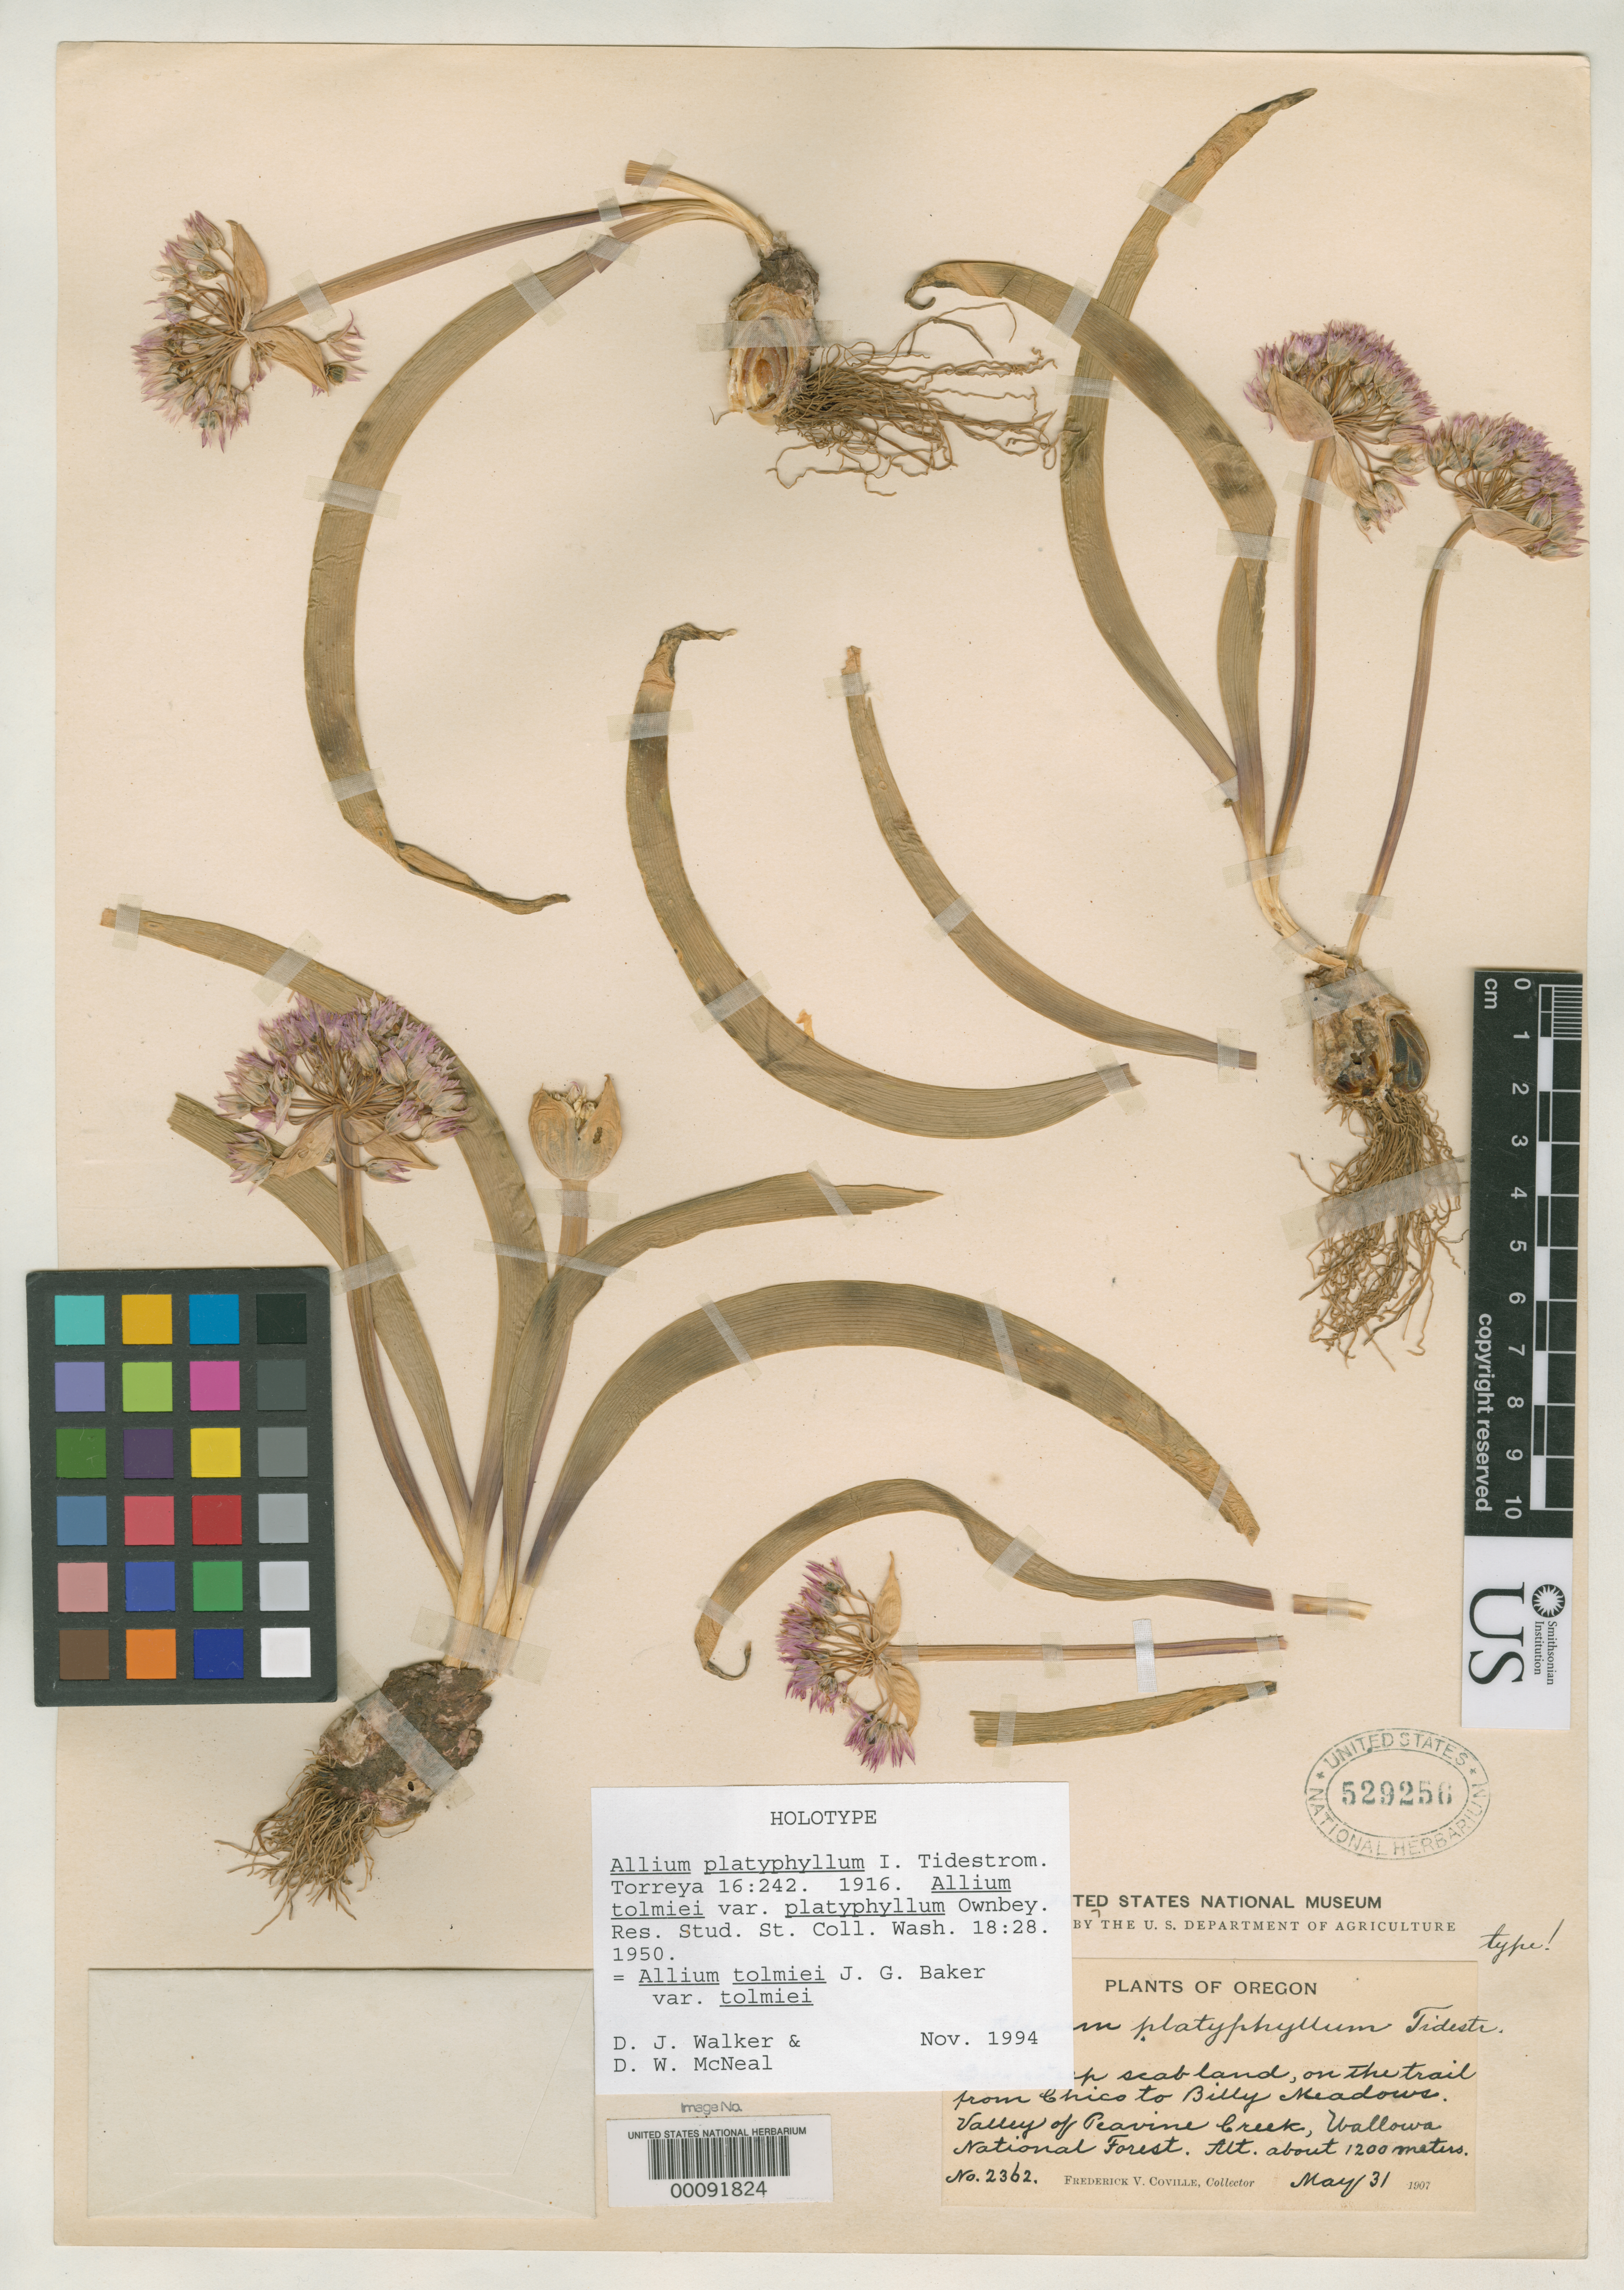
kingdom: Plantae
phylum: Tracheophyta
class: Liliopsida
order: Asparagales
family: Amaryllidaceae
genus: Allium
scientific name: Allium platyphyllum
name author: Tidestr.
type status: Holotype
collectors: F. V. Coville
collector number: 2362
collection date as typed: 31 May 1907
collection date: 1907-05-31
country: United States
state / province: Oregon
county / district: Wallowa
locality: Wallowa National Forest, Valley of Peavine Creek, trail from Chico to Billy Meadows.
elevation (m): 1200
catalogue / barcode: US 529256